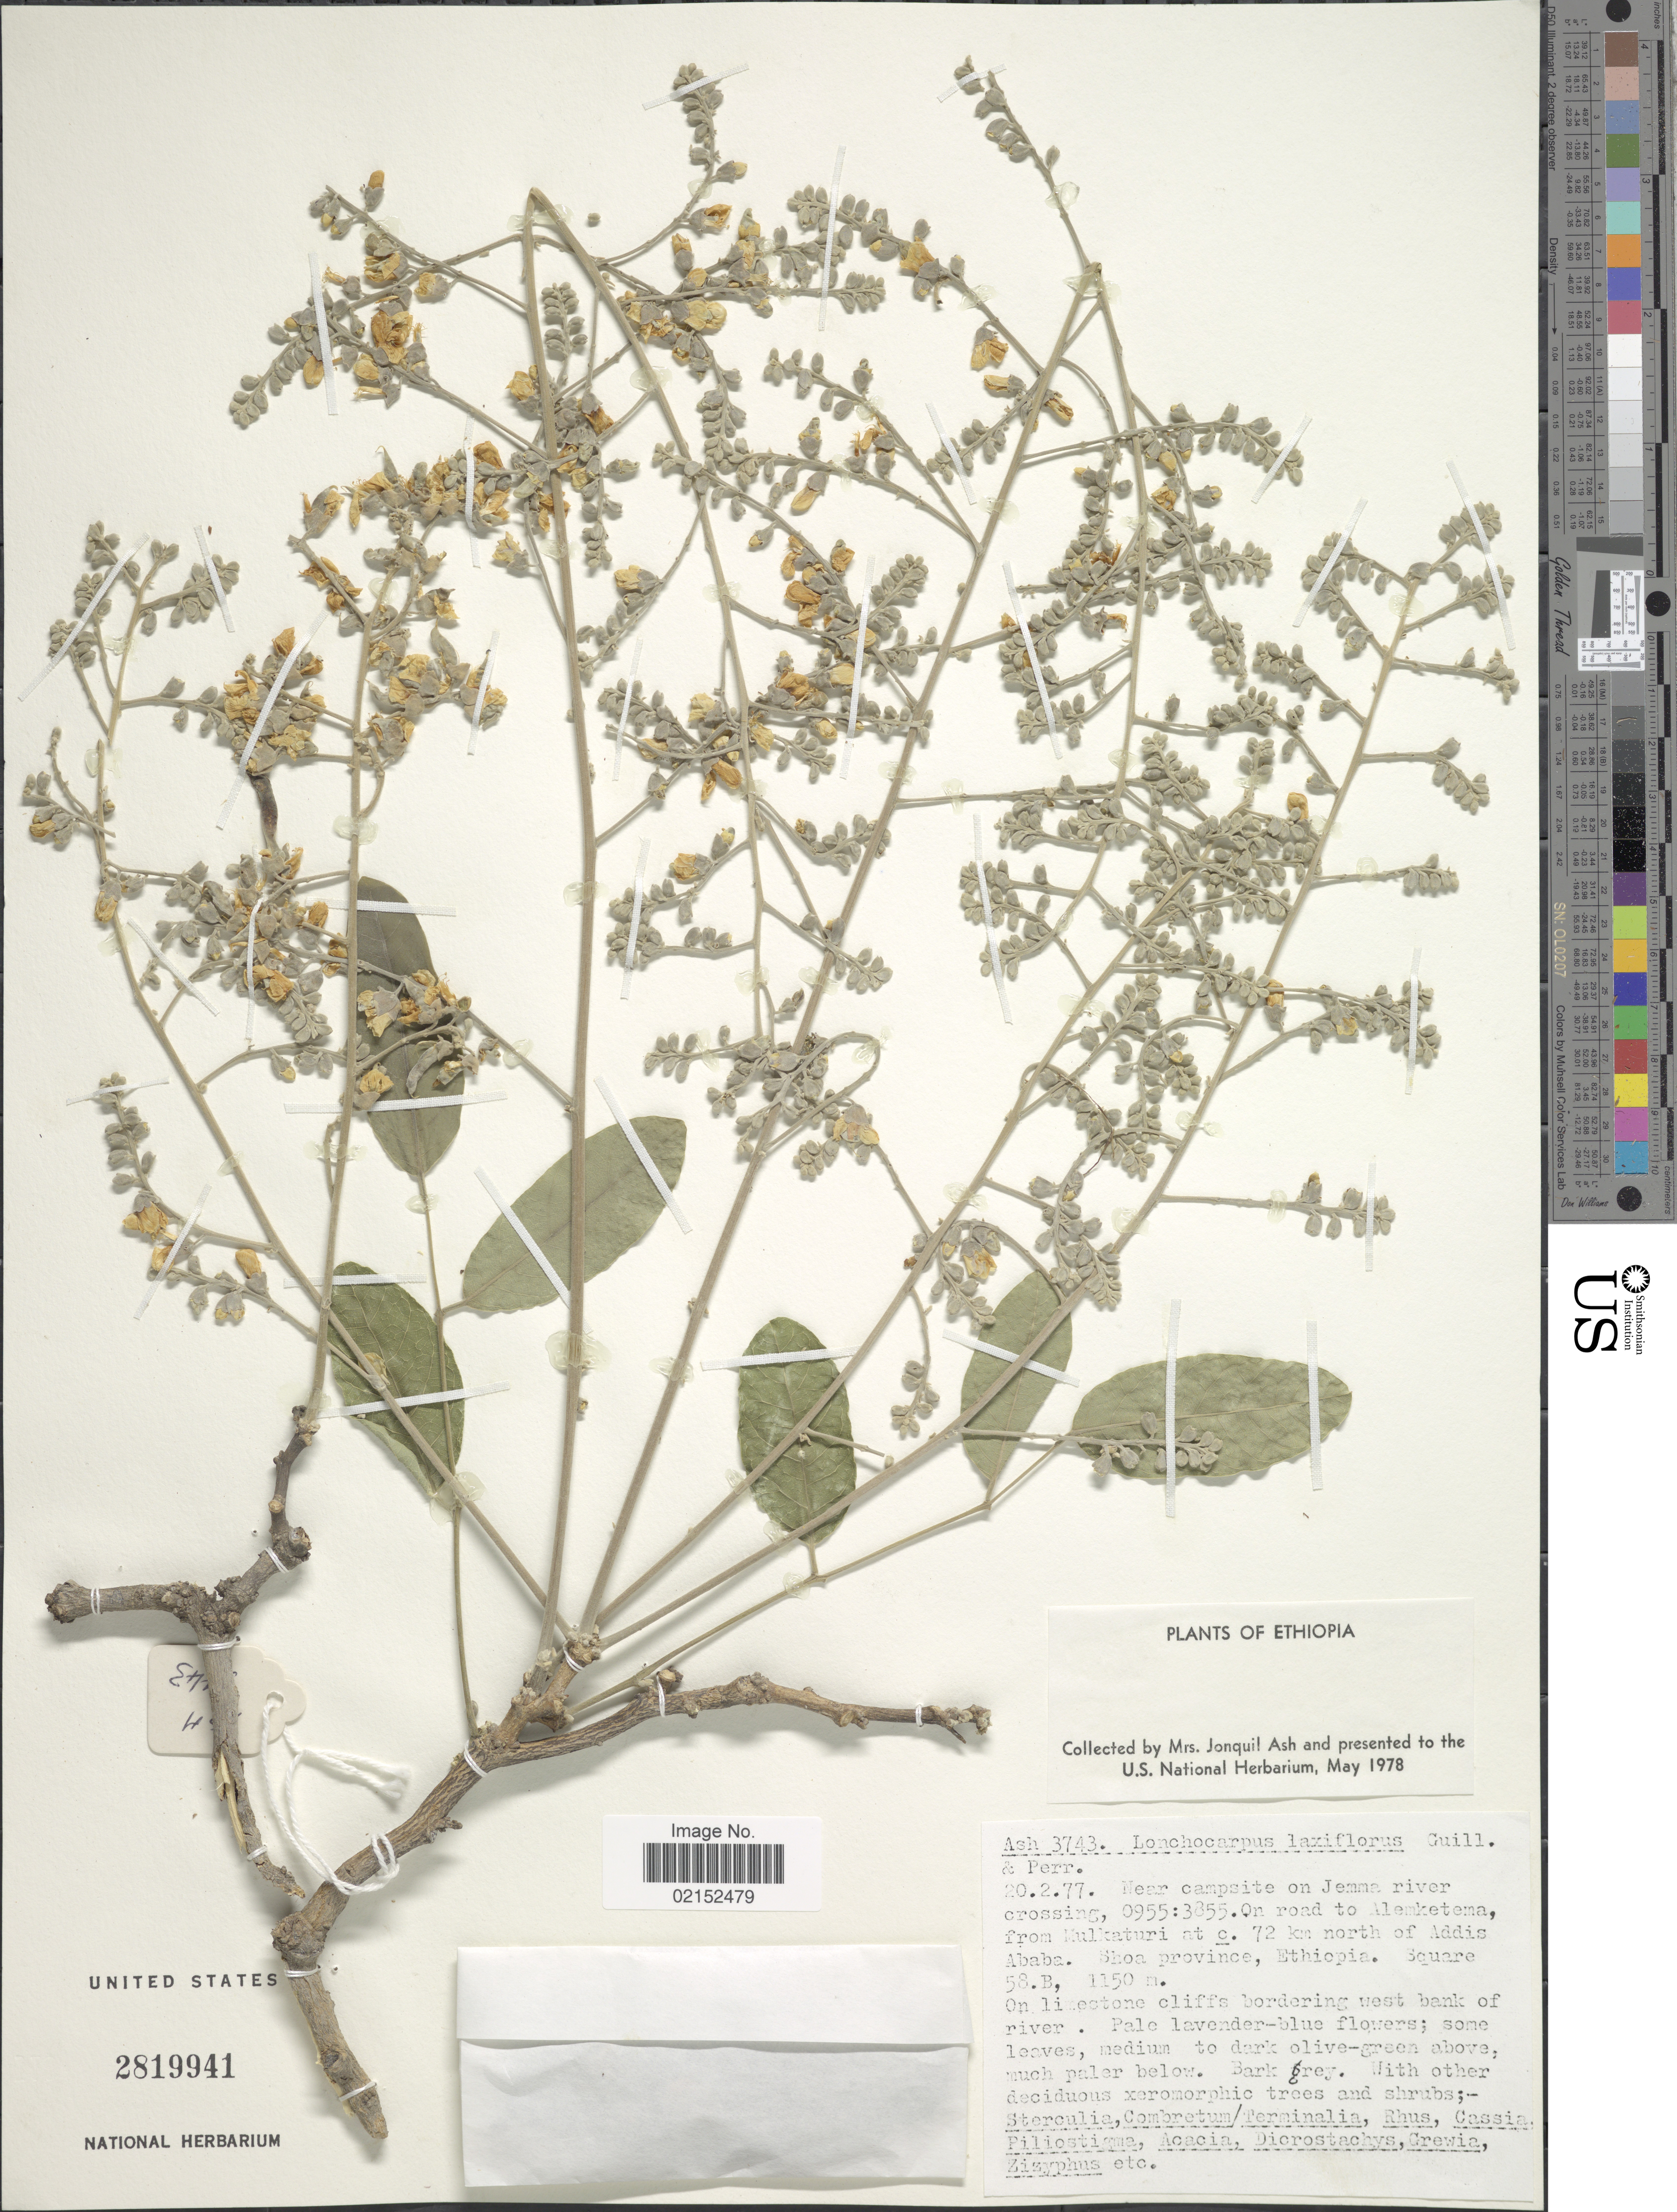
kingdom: Plantae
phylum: Tracheophyta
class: Magnoliopsida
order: Fabales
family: Fabaceae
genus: Lonchocarpus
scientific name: Lonchocarpus laxiflorus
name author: Guill. & Perr.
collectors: J. Ash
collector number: Ash 3743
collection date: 1977-02-20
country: Ethiopia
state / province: Addis Ababa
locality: Near campsite on Jemma river crossing, 0955:3855. On road to Alemketema, from Mulkaturi at c. 72 km north of Addis Ababa. Shoa Province.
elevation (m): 1150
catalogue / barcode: US 2819941